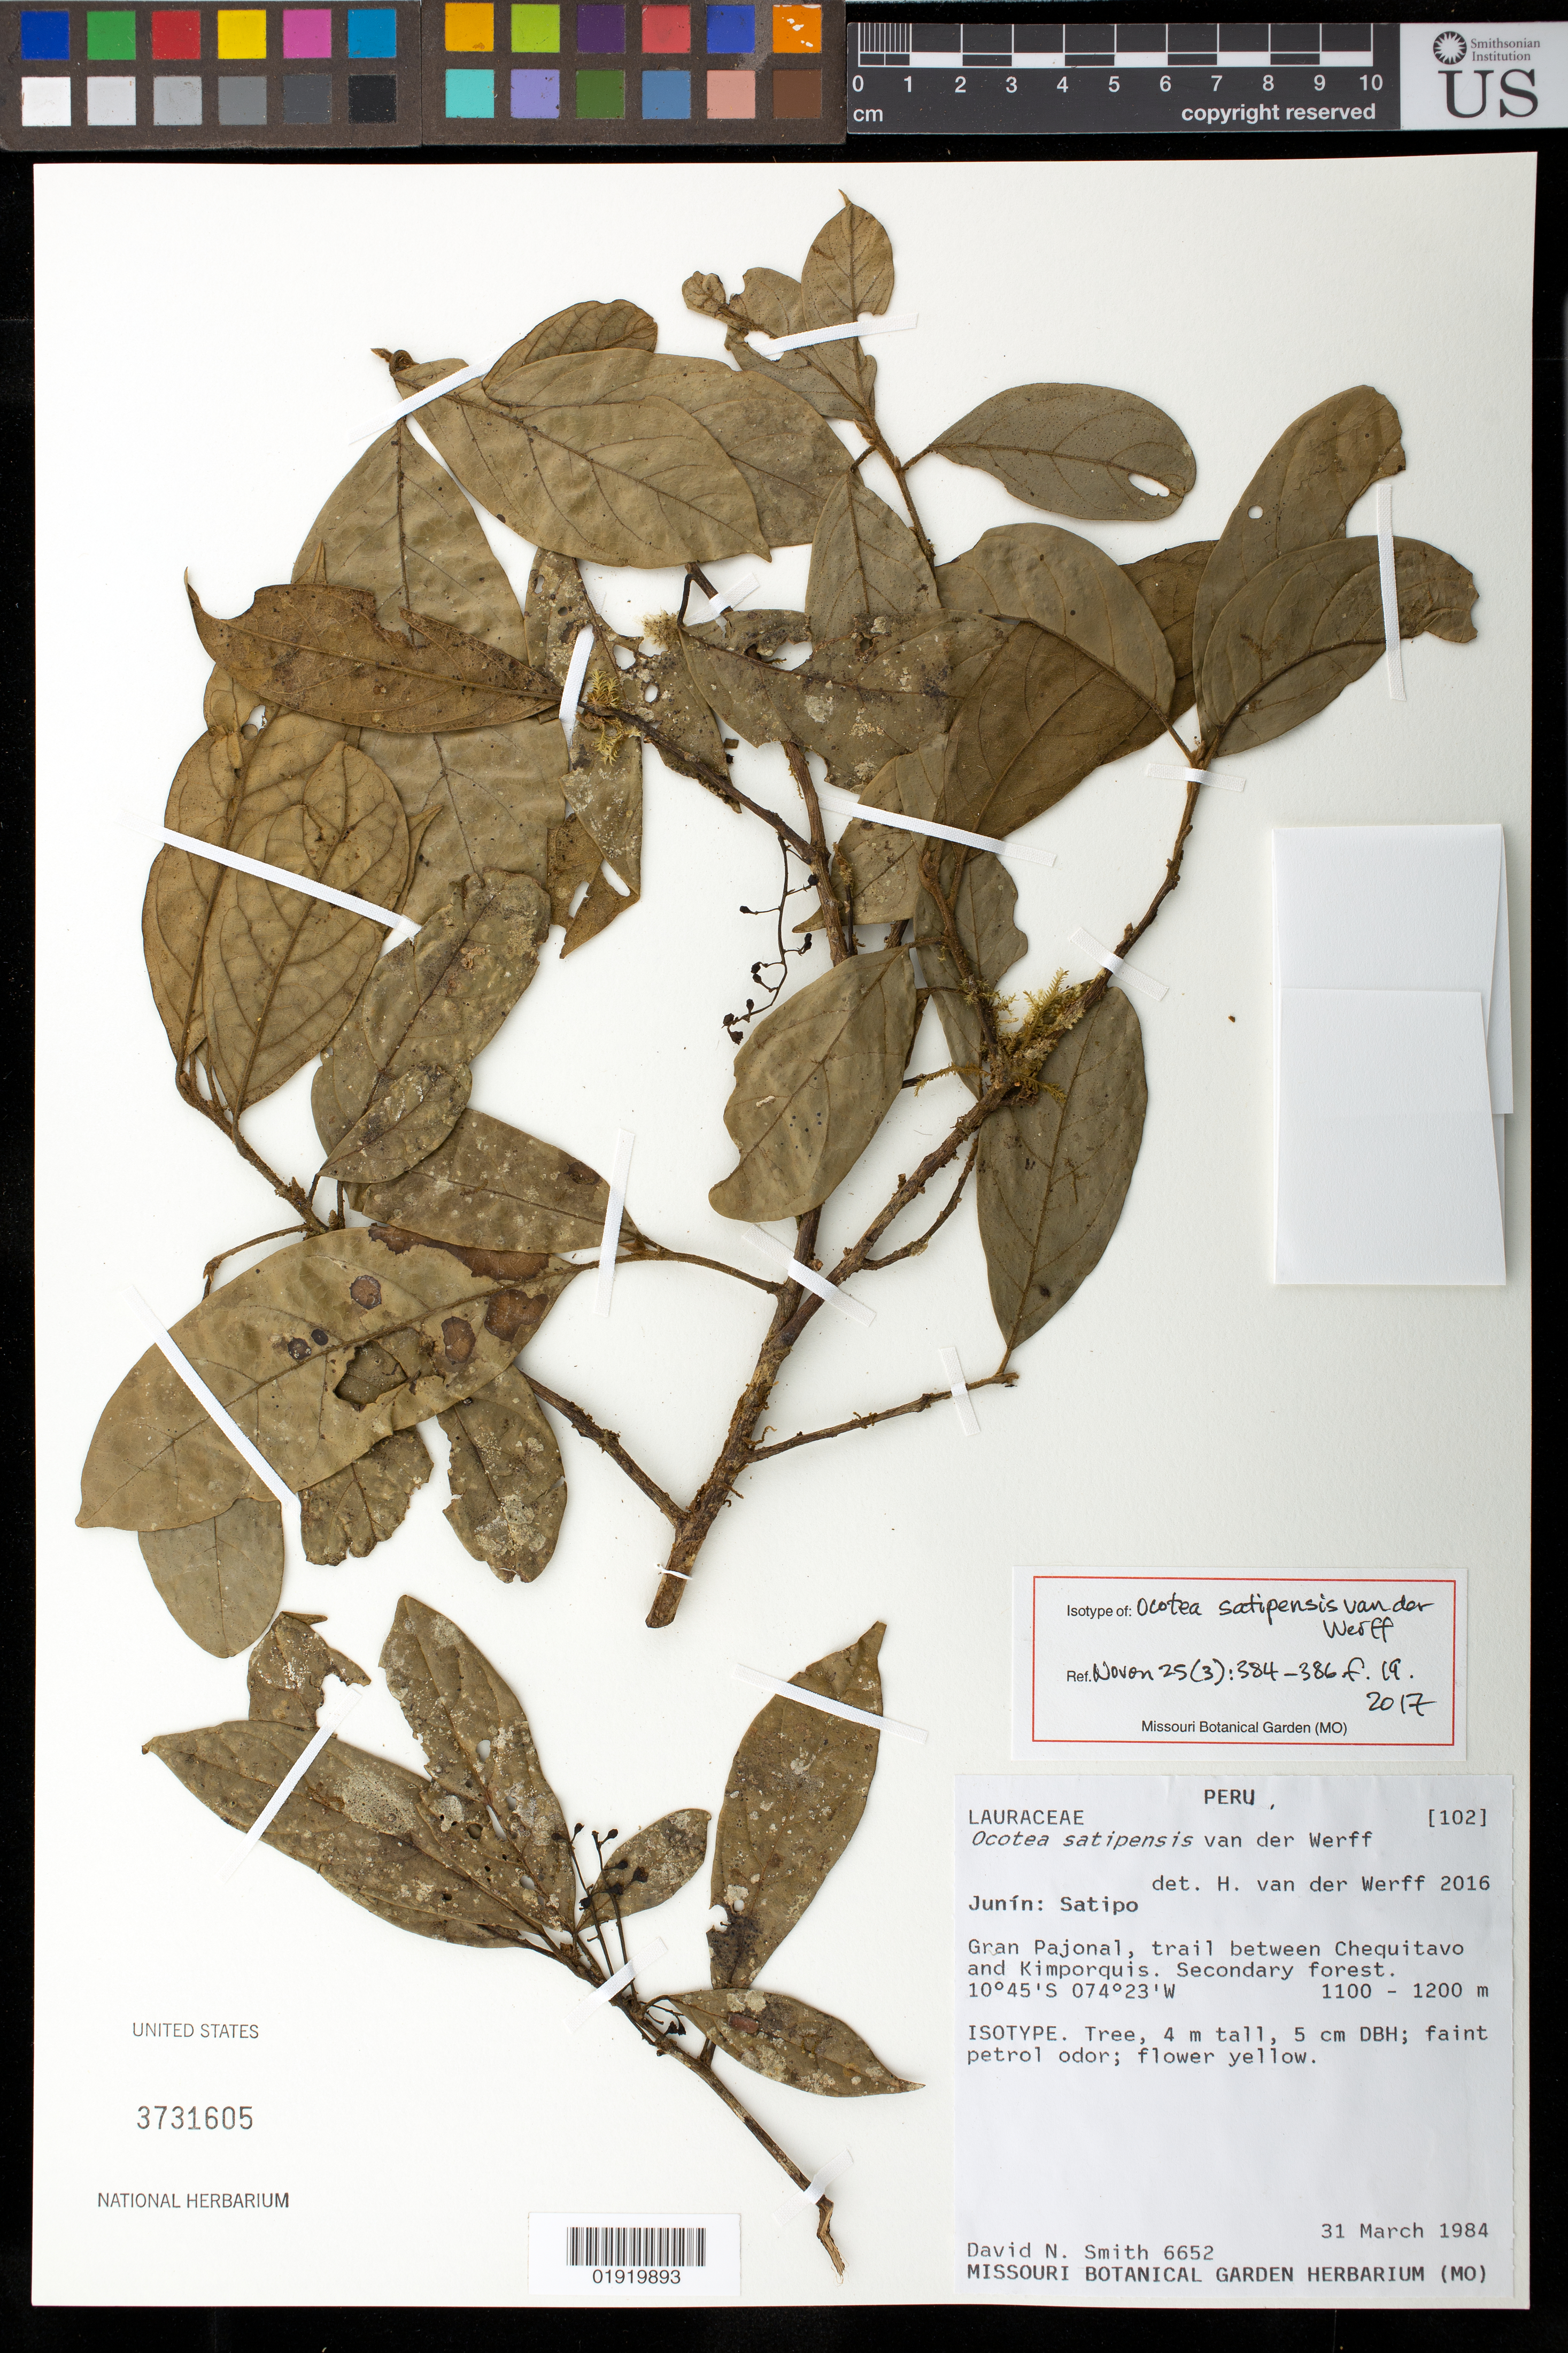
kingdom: Plantae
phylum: Tracheophyta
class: Magnoliopsida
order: Laurales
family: Lauraceae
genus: Ocotea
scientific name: Ocotea satipensis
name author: van der Werff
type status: Isotype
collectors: D. Smith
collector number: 6652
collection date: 1984-03-31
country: Peru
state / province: Junín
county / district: Satipo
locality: Junin: Satipo. Gran Pajonal, trail between Chequitavo and Kimporquis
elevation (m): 1100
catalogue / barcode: US 3731605